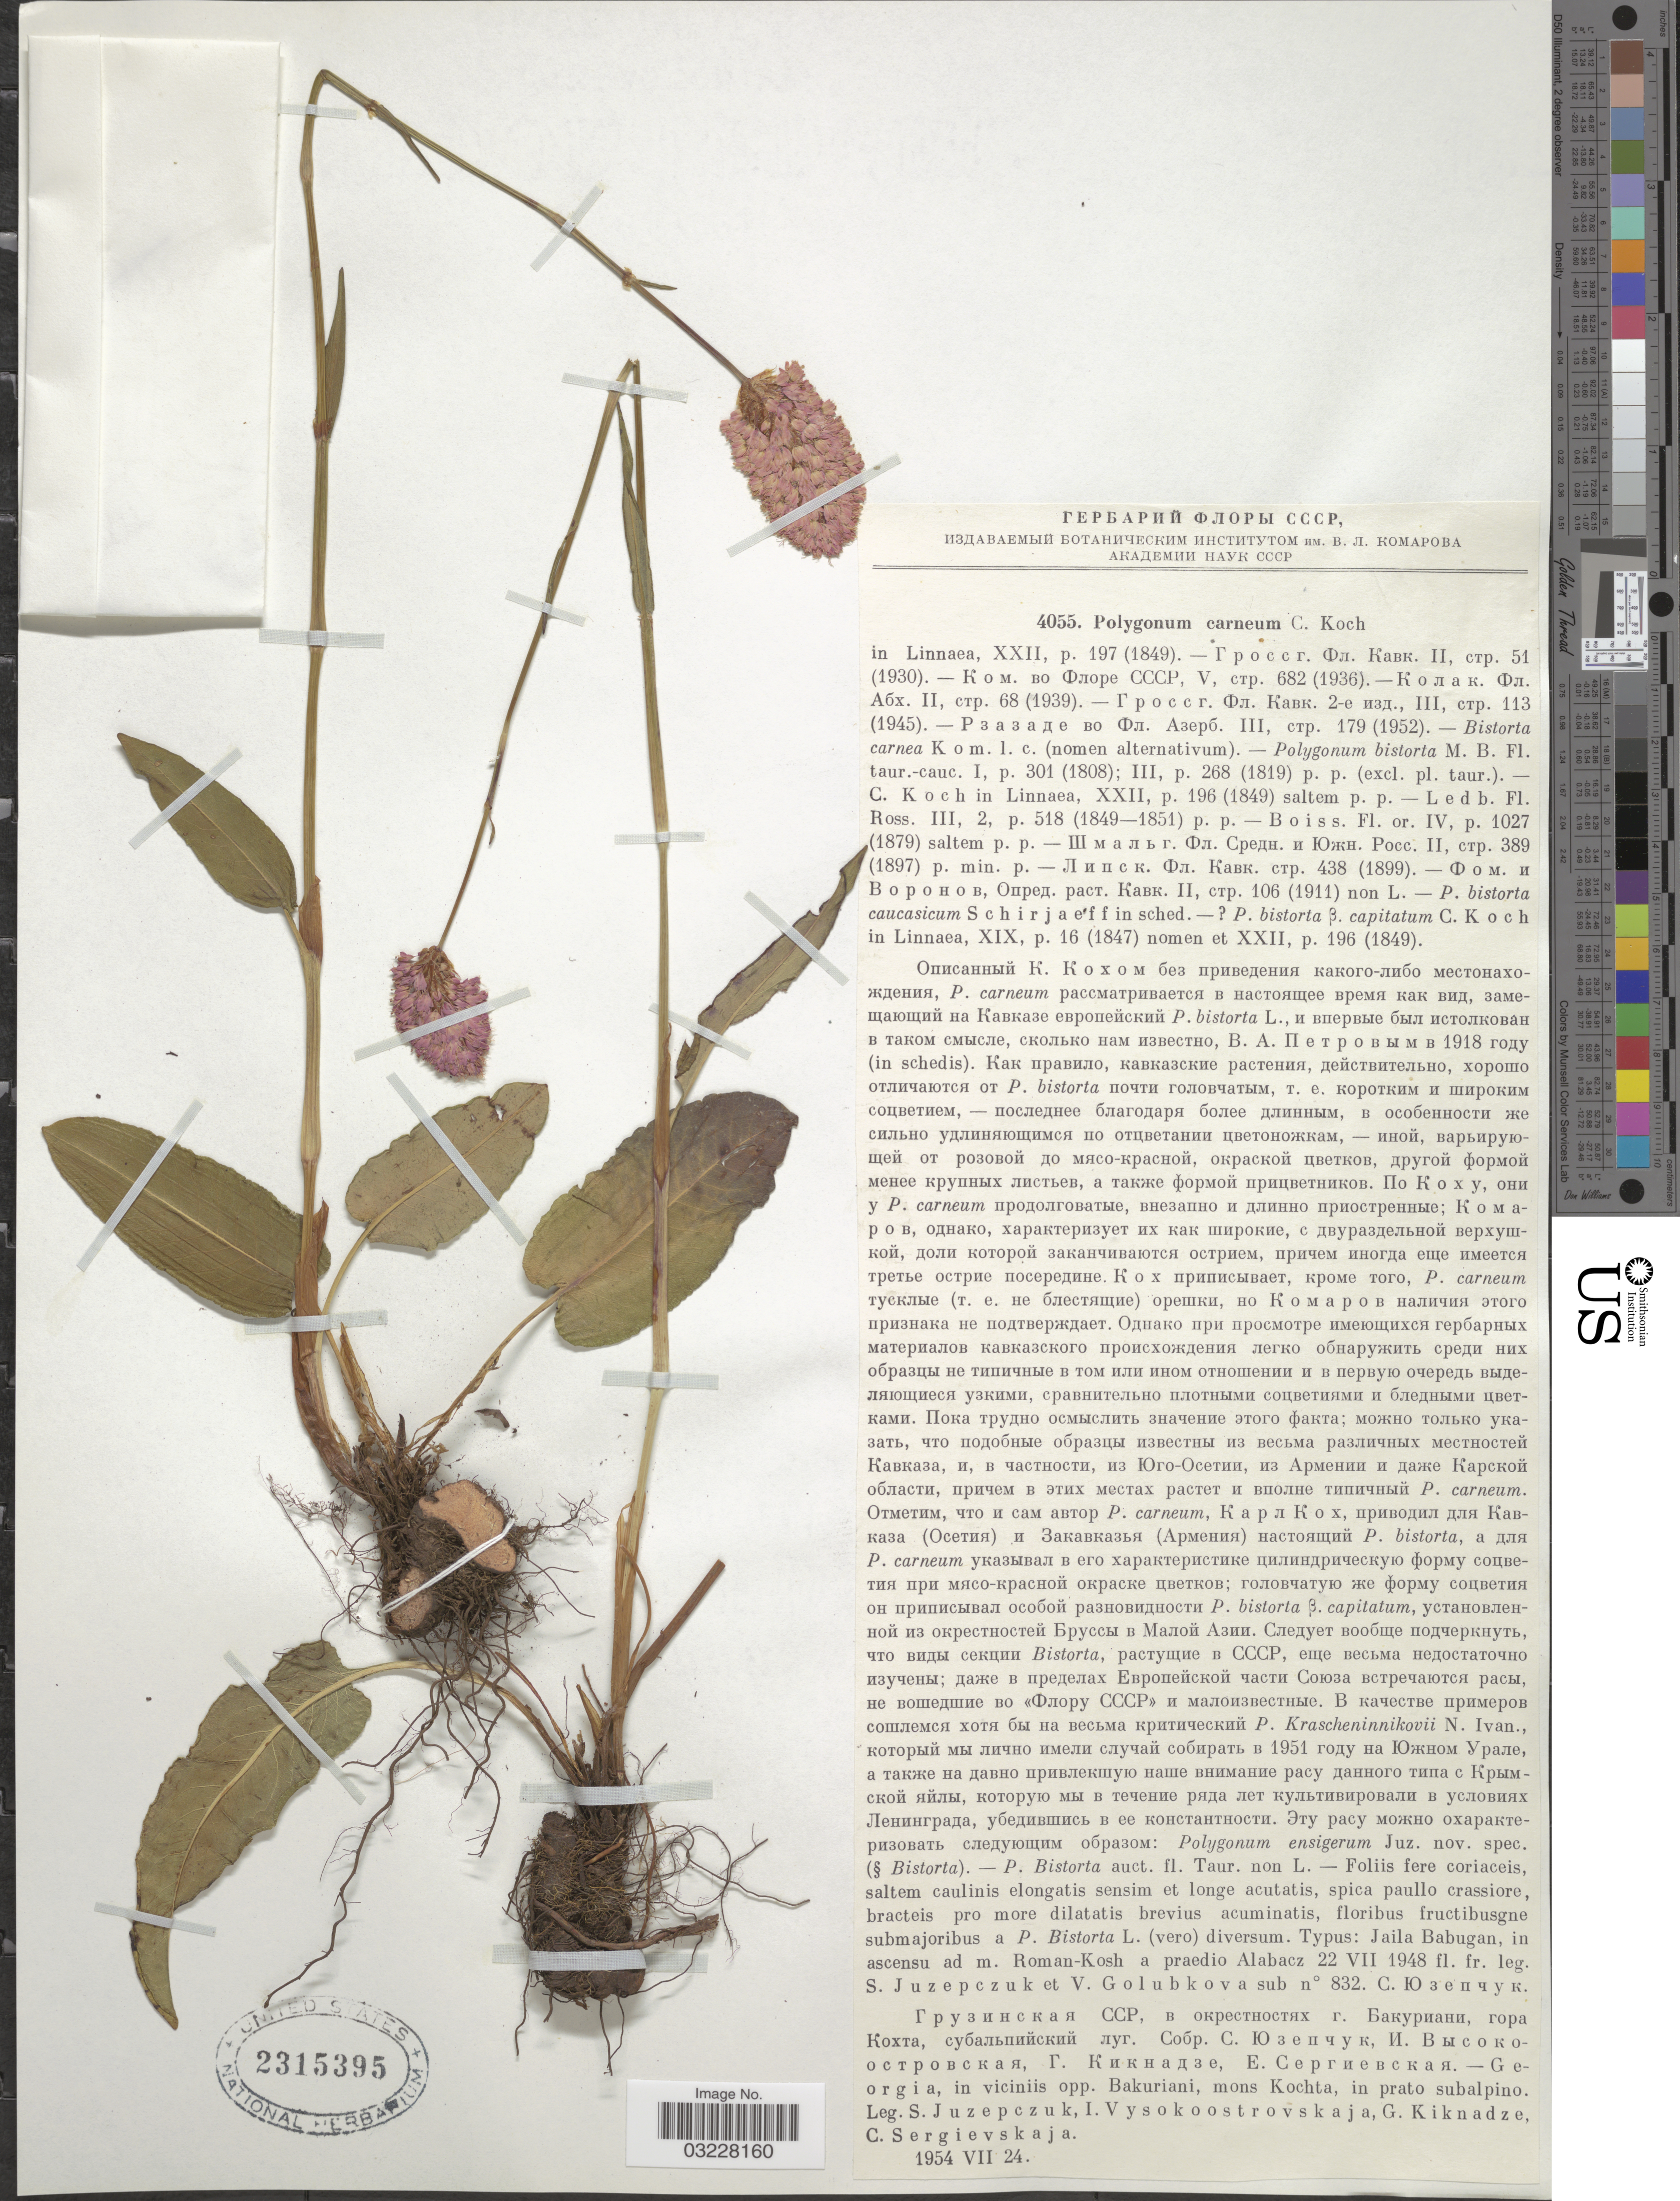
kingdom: Plantae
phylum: Tracheophyta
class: Magnoliopsida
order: Caryophyllales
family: Polygonaceae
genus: Bistorta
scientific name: Bistorta carnea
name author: (K. Koch) Small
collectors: S. V. Juzepczuk, I. Vysokoostrovskaja, G. Kiknadze & C. Sergievskaja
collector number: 4055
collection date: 1954-07-24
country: Georgia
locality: In viciniis opp. Bakuriani, mons Kochta, in prato subalpino.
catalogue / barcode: US 2315395